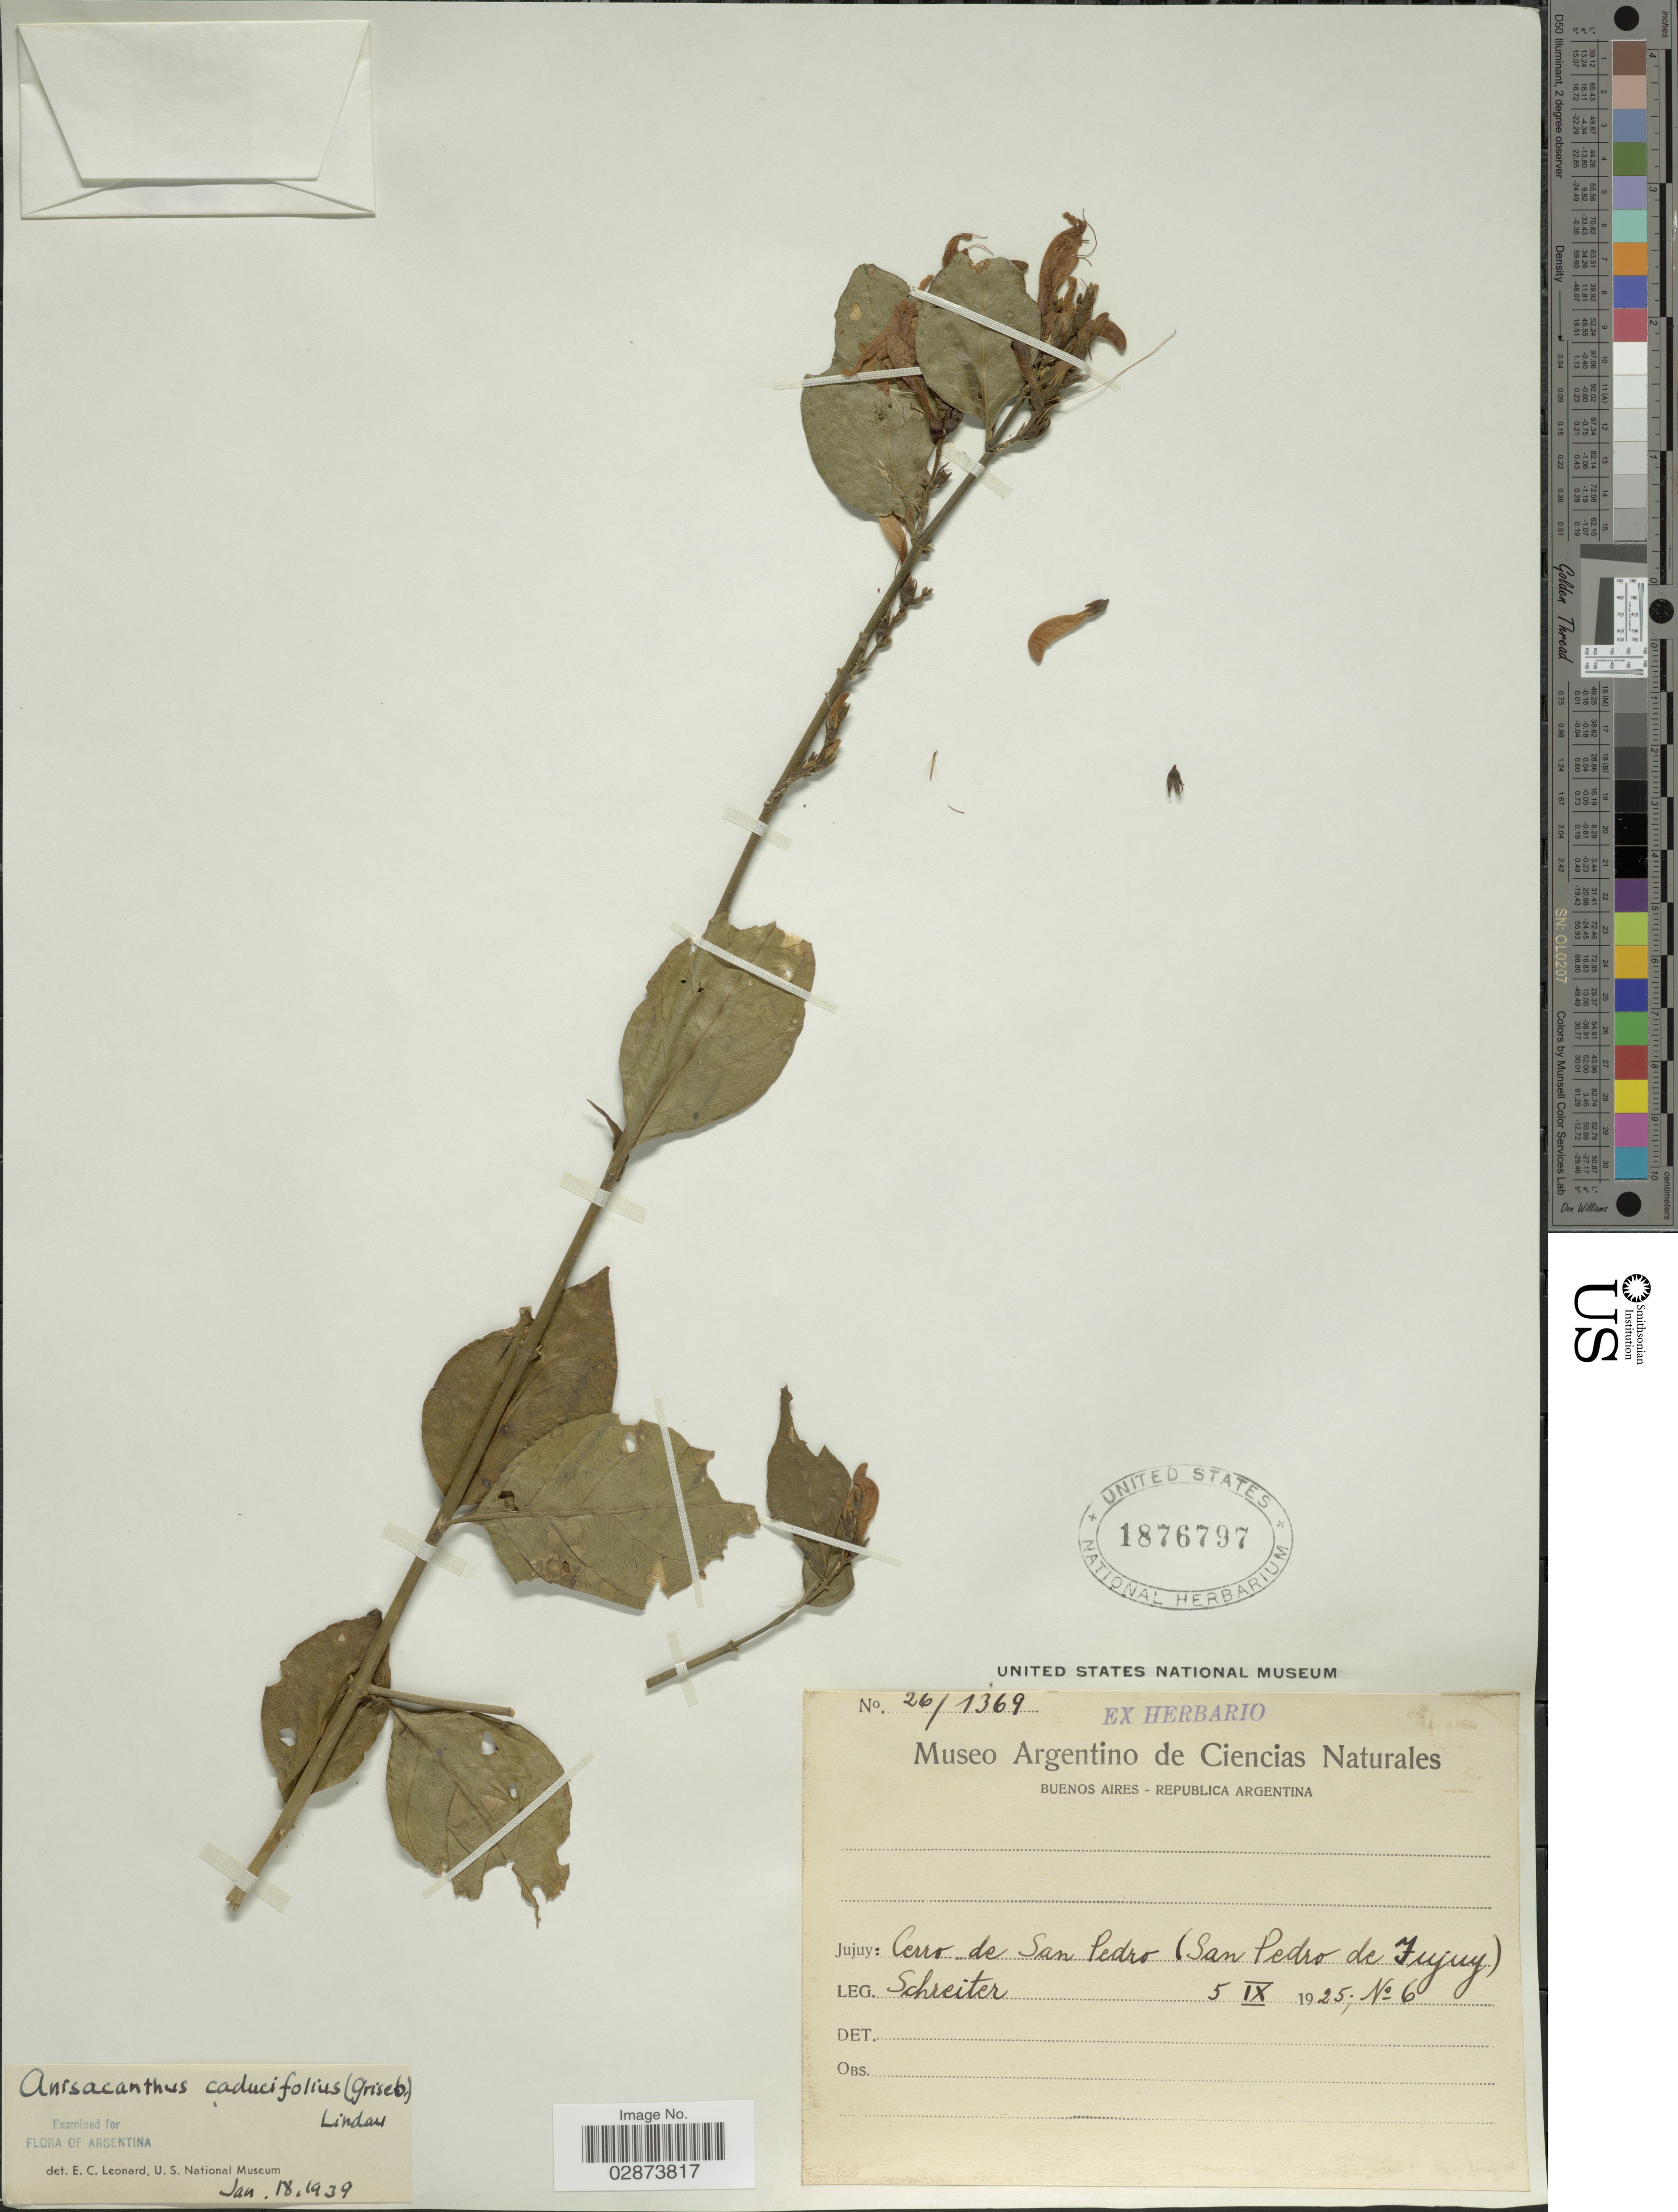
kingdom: Plantae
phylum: Tracheophyta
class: Magnoliopsida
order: Lamiales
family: Acanthaceae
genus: Thyrsacanthus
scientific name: Thyrsacanthus boliviensis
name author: (Nees) A.L.A. Côrtes & Rapini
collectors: -. Schreiter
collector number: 6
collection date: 1925-09-05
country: Argentina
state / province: Jujuy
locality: Cerro de San Pedro (San Pedro de Jujuy).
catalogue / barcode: US 1876797